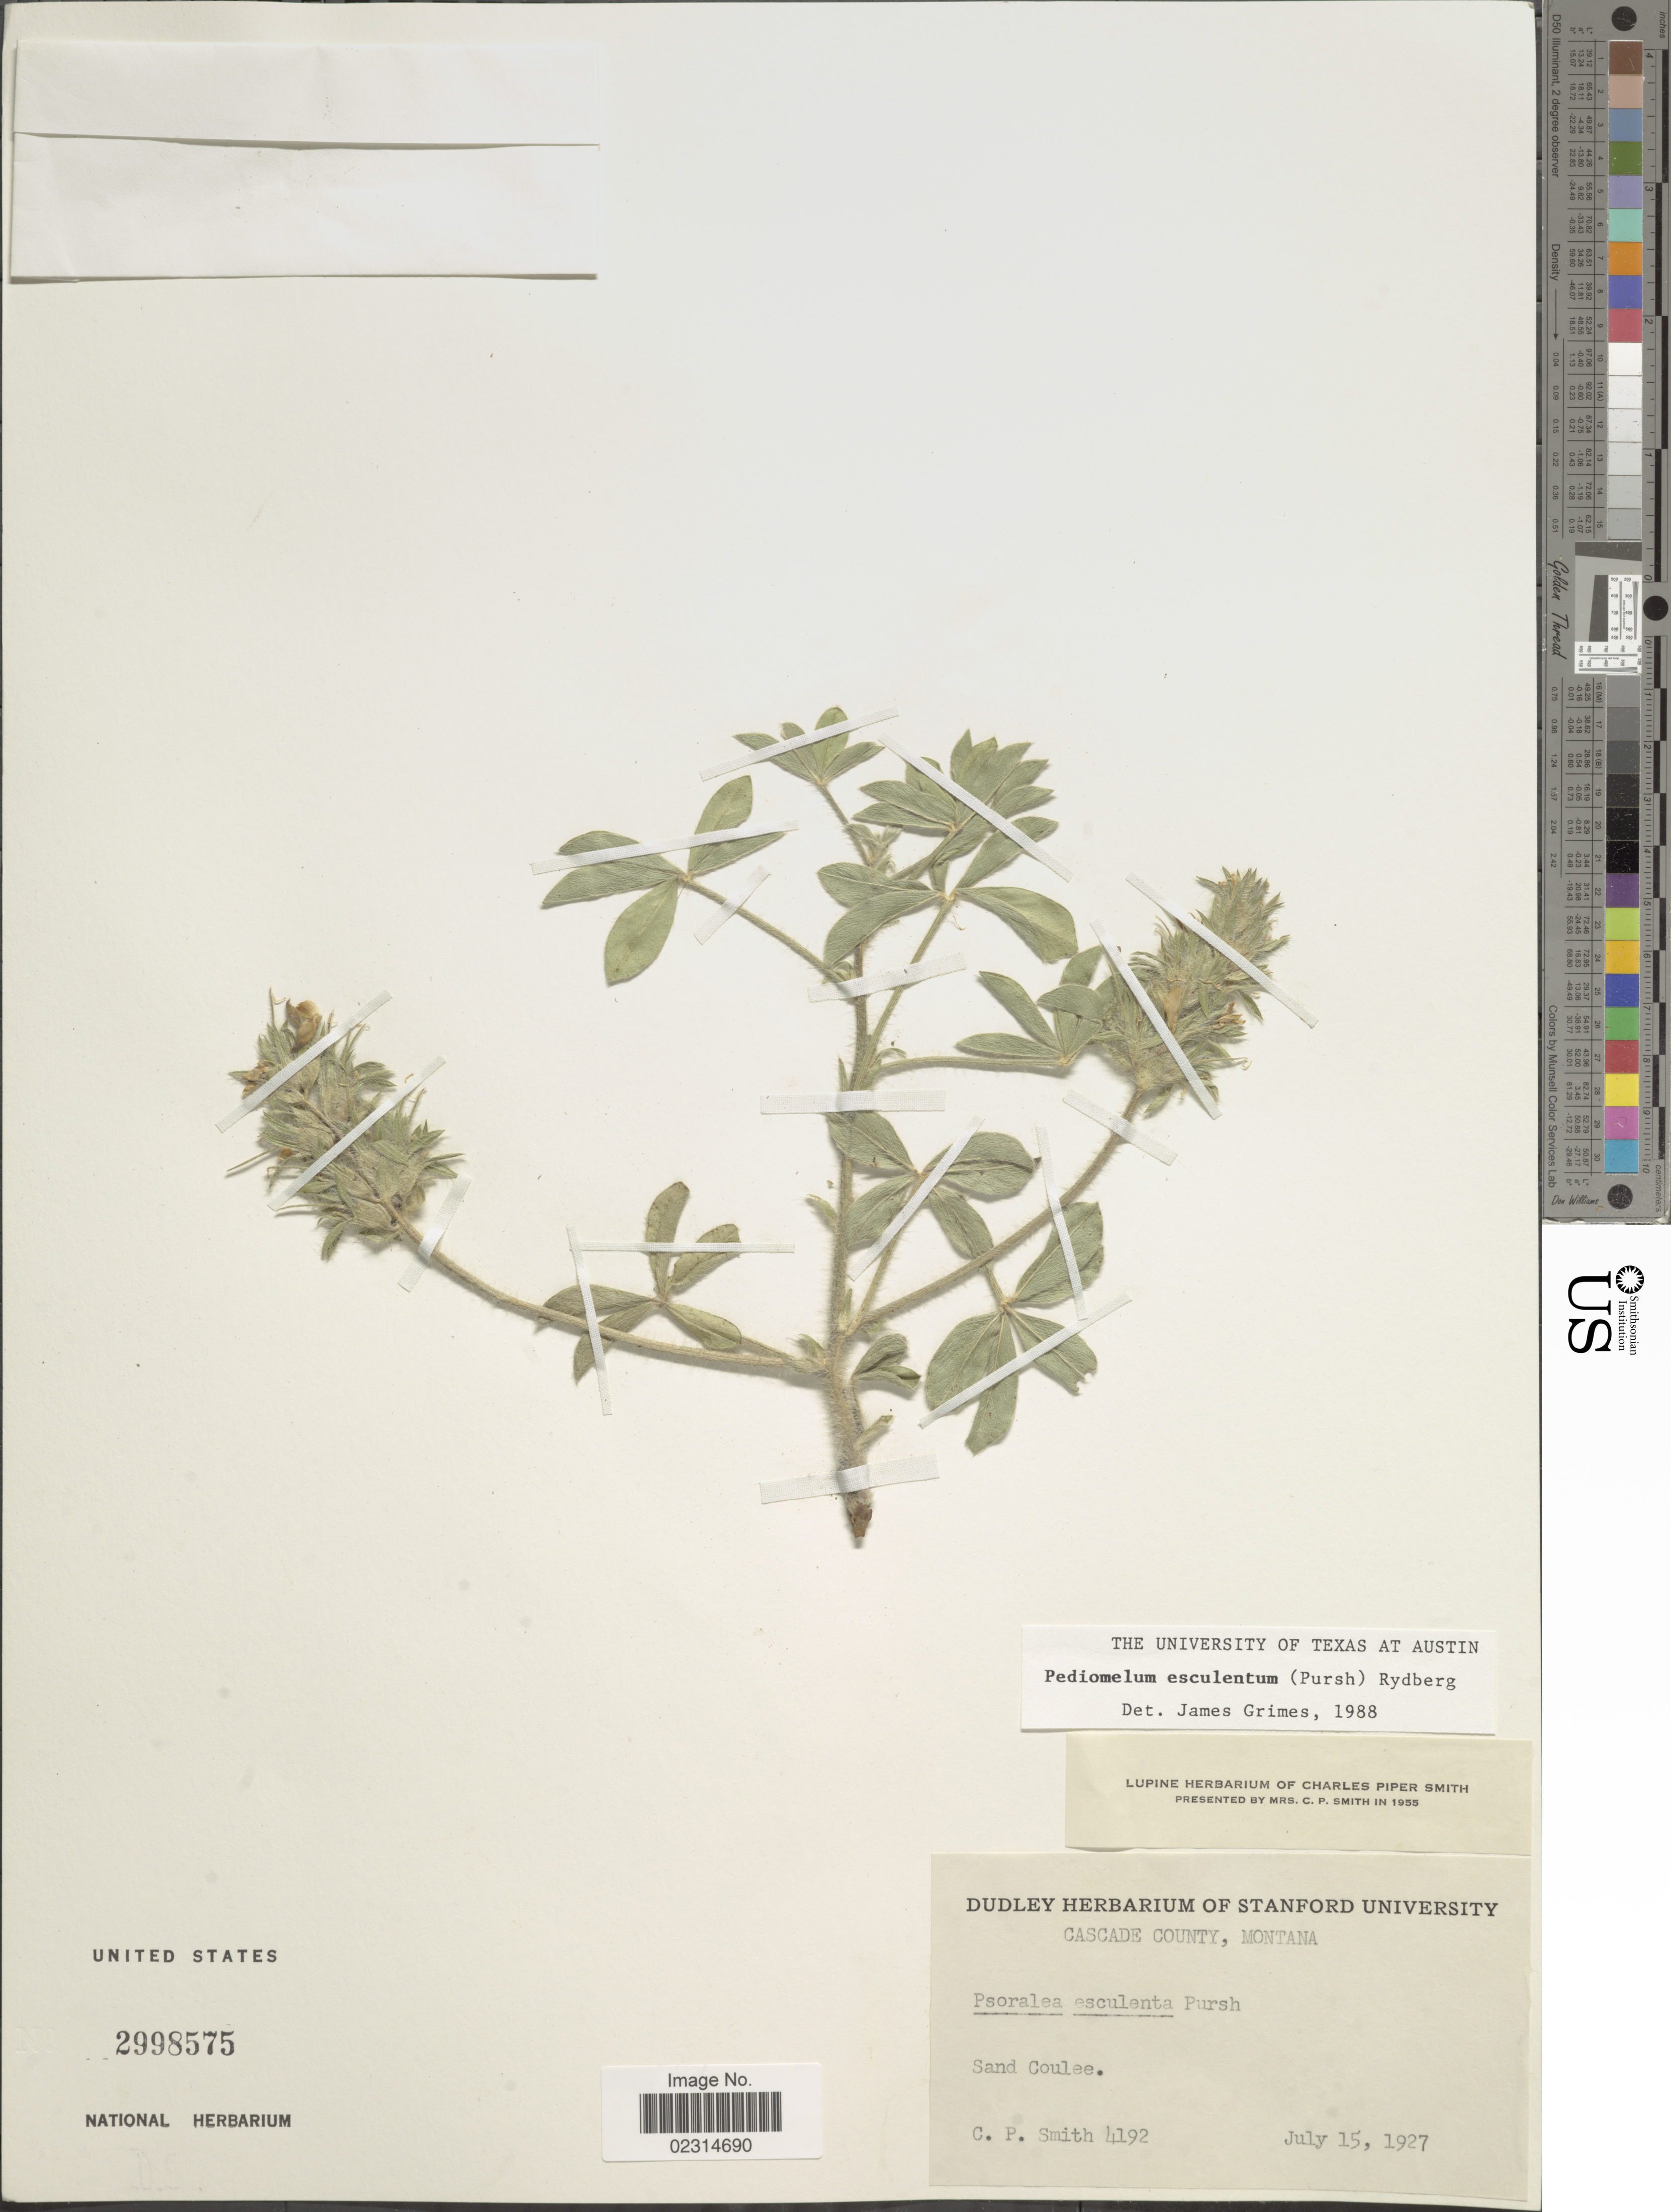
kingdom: Plantae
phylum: Tracheophyta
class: Magnoliopsida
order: Fabales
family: Fabaceae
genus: Pediomelum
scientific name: Pediomelum esculentum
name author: (Pursh) Rydb.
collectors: C. P. Smith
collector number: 4192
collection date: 1927-07-15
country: United States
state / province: Montana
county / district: Cascade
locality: Sand Coulee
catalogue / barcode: US 2998575